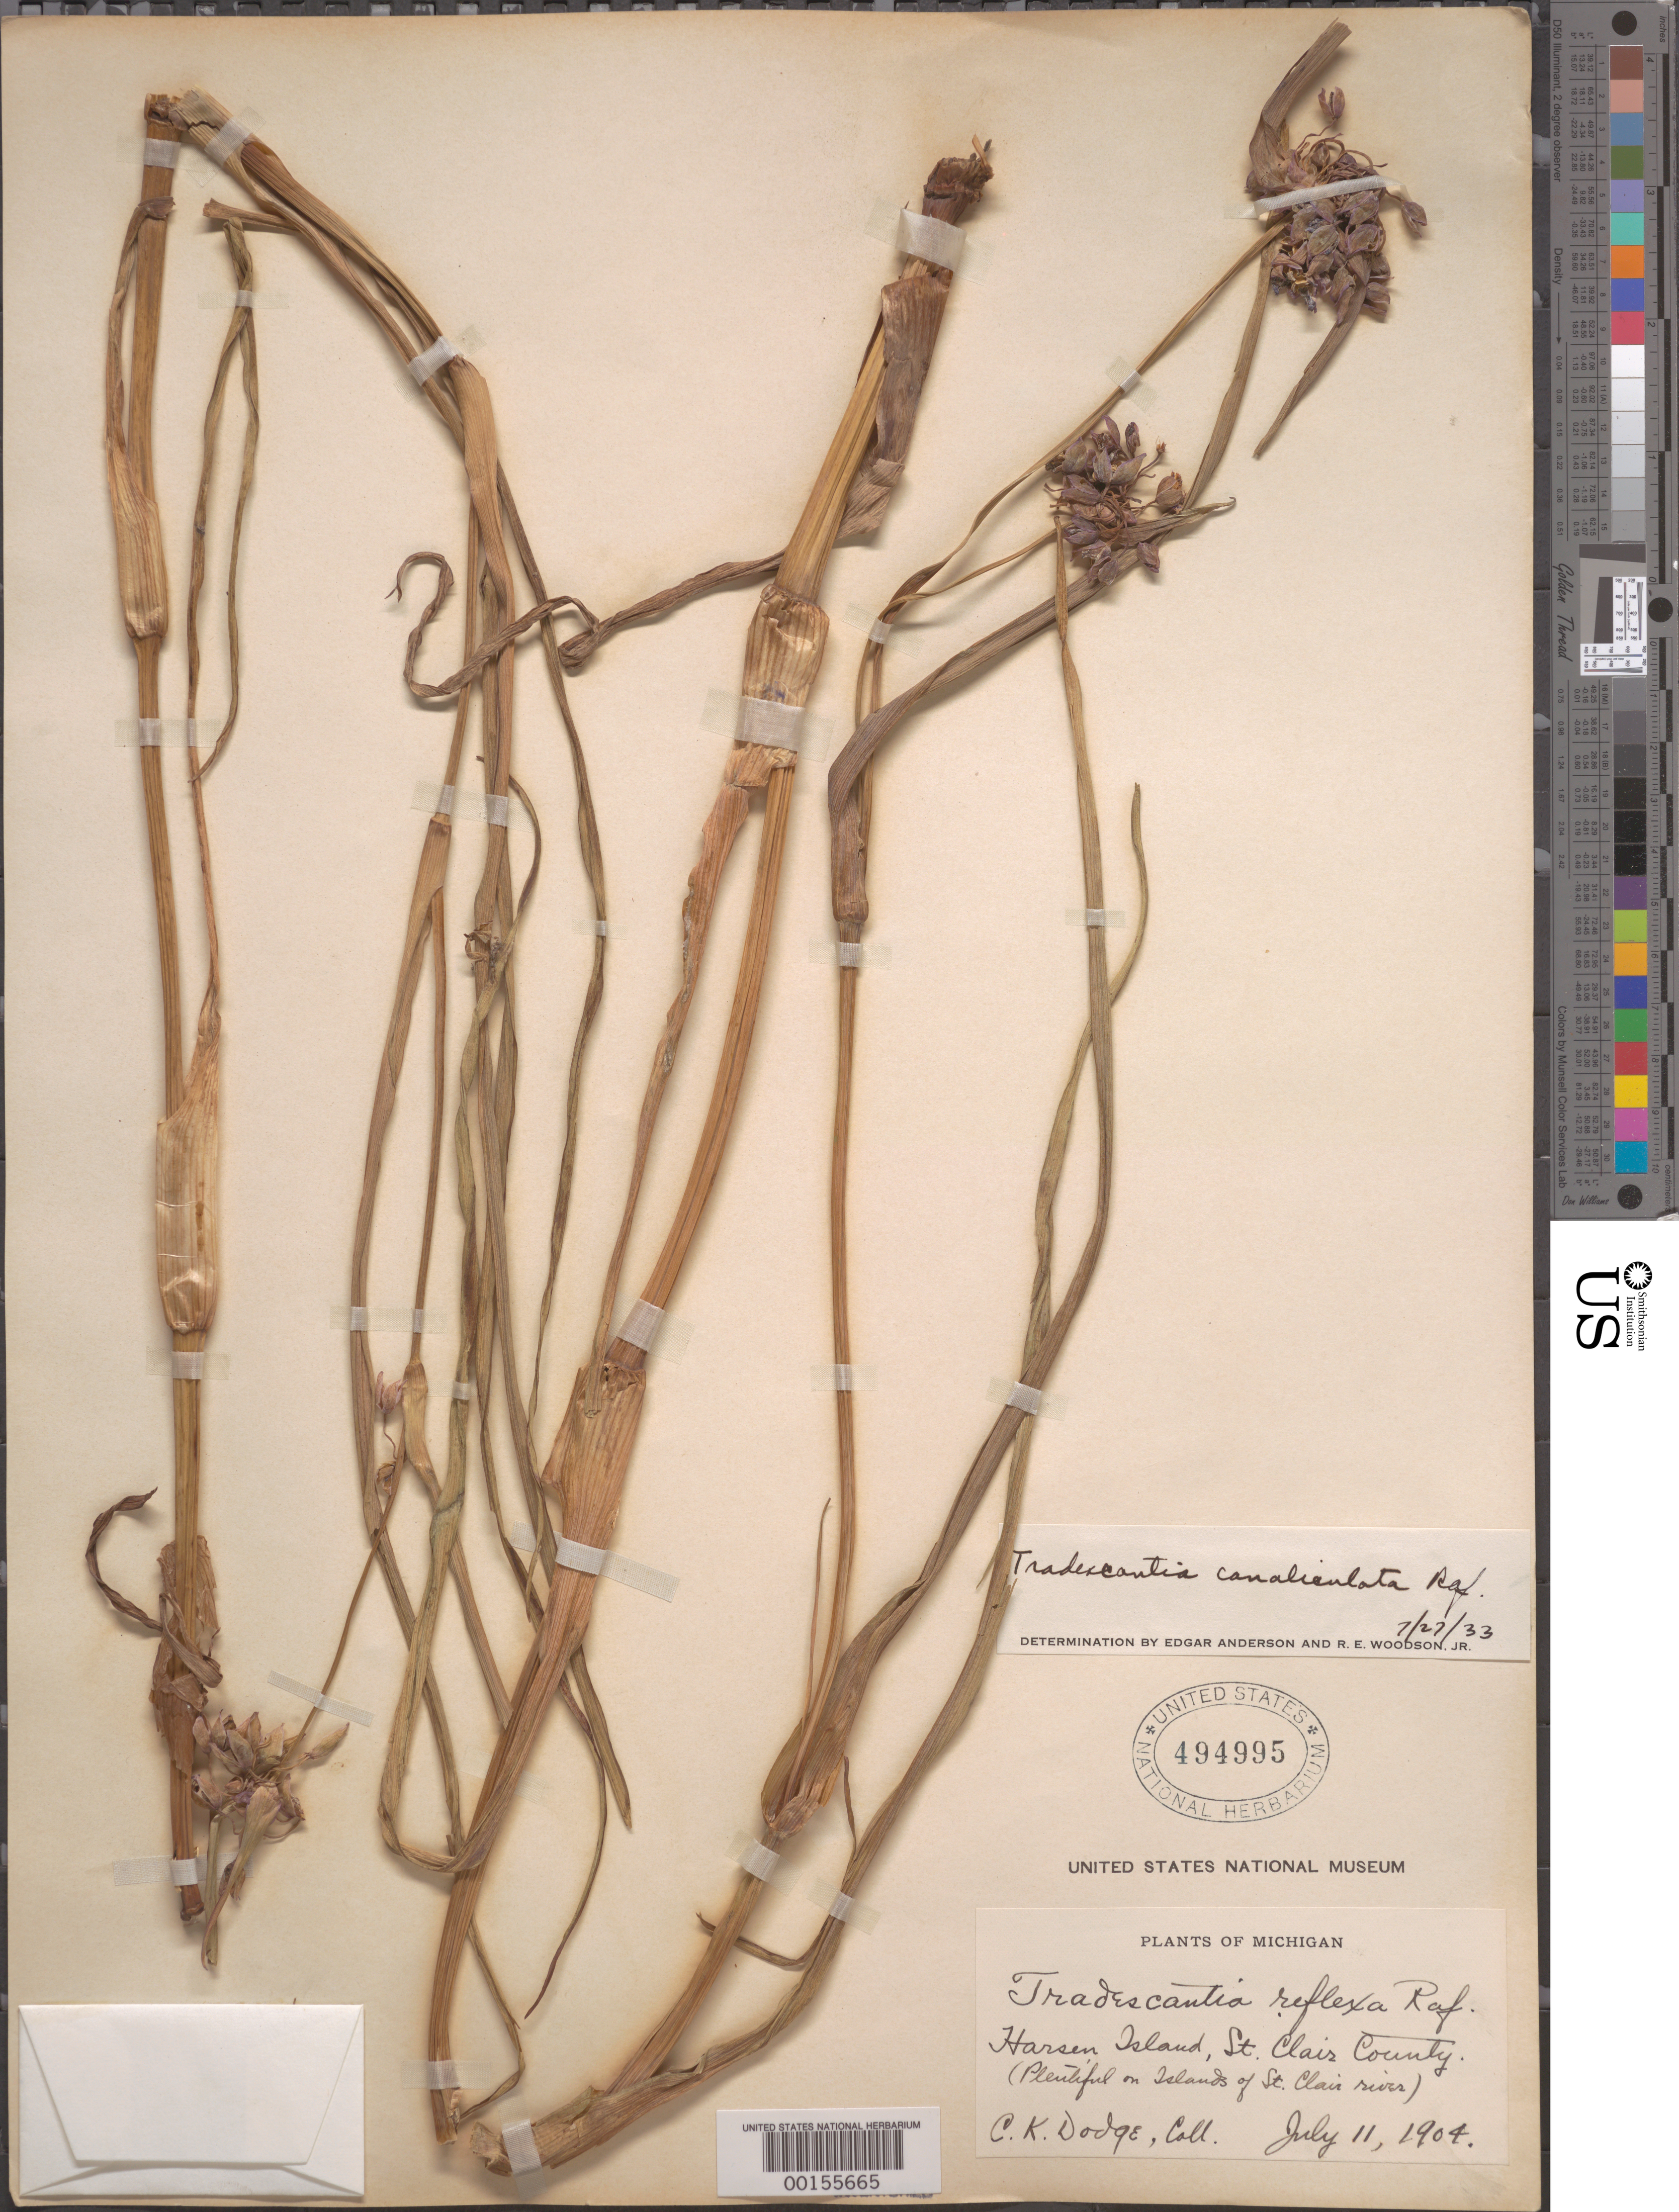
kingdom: Plantae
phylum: Tracheophyta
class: Liliopsida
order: Commelinales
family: Commelinaceae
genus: Tradescantia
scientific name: Tradescantia ohiensis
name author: Raf.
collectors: C. K. Dodge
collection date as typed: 11 Jul 1904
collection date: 1904-07-11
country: United States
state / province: Michigan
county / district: Saint Clair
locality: Harsen island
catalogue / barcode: US 494995